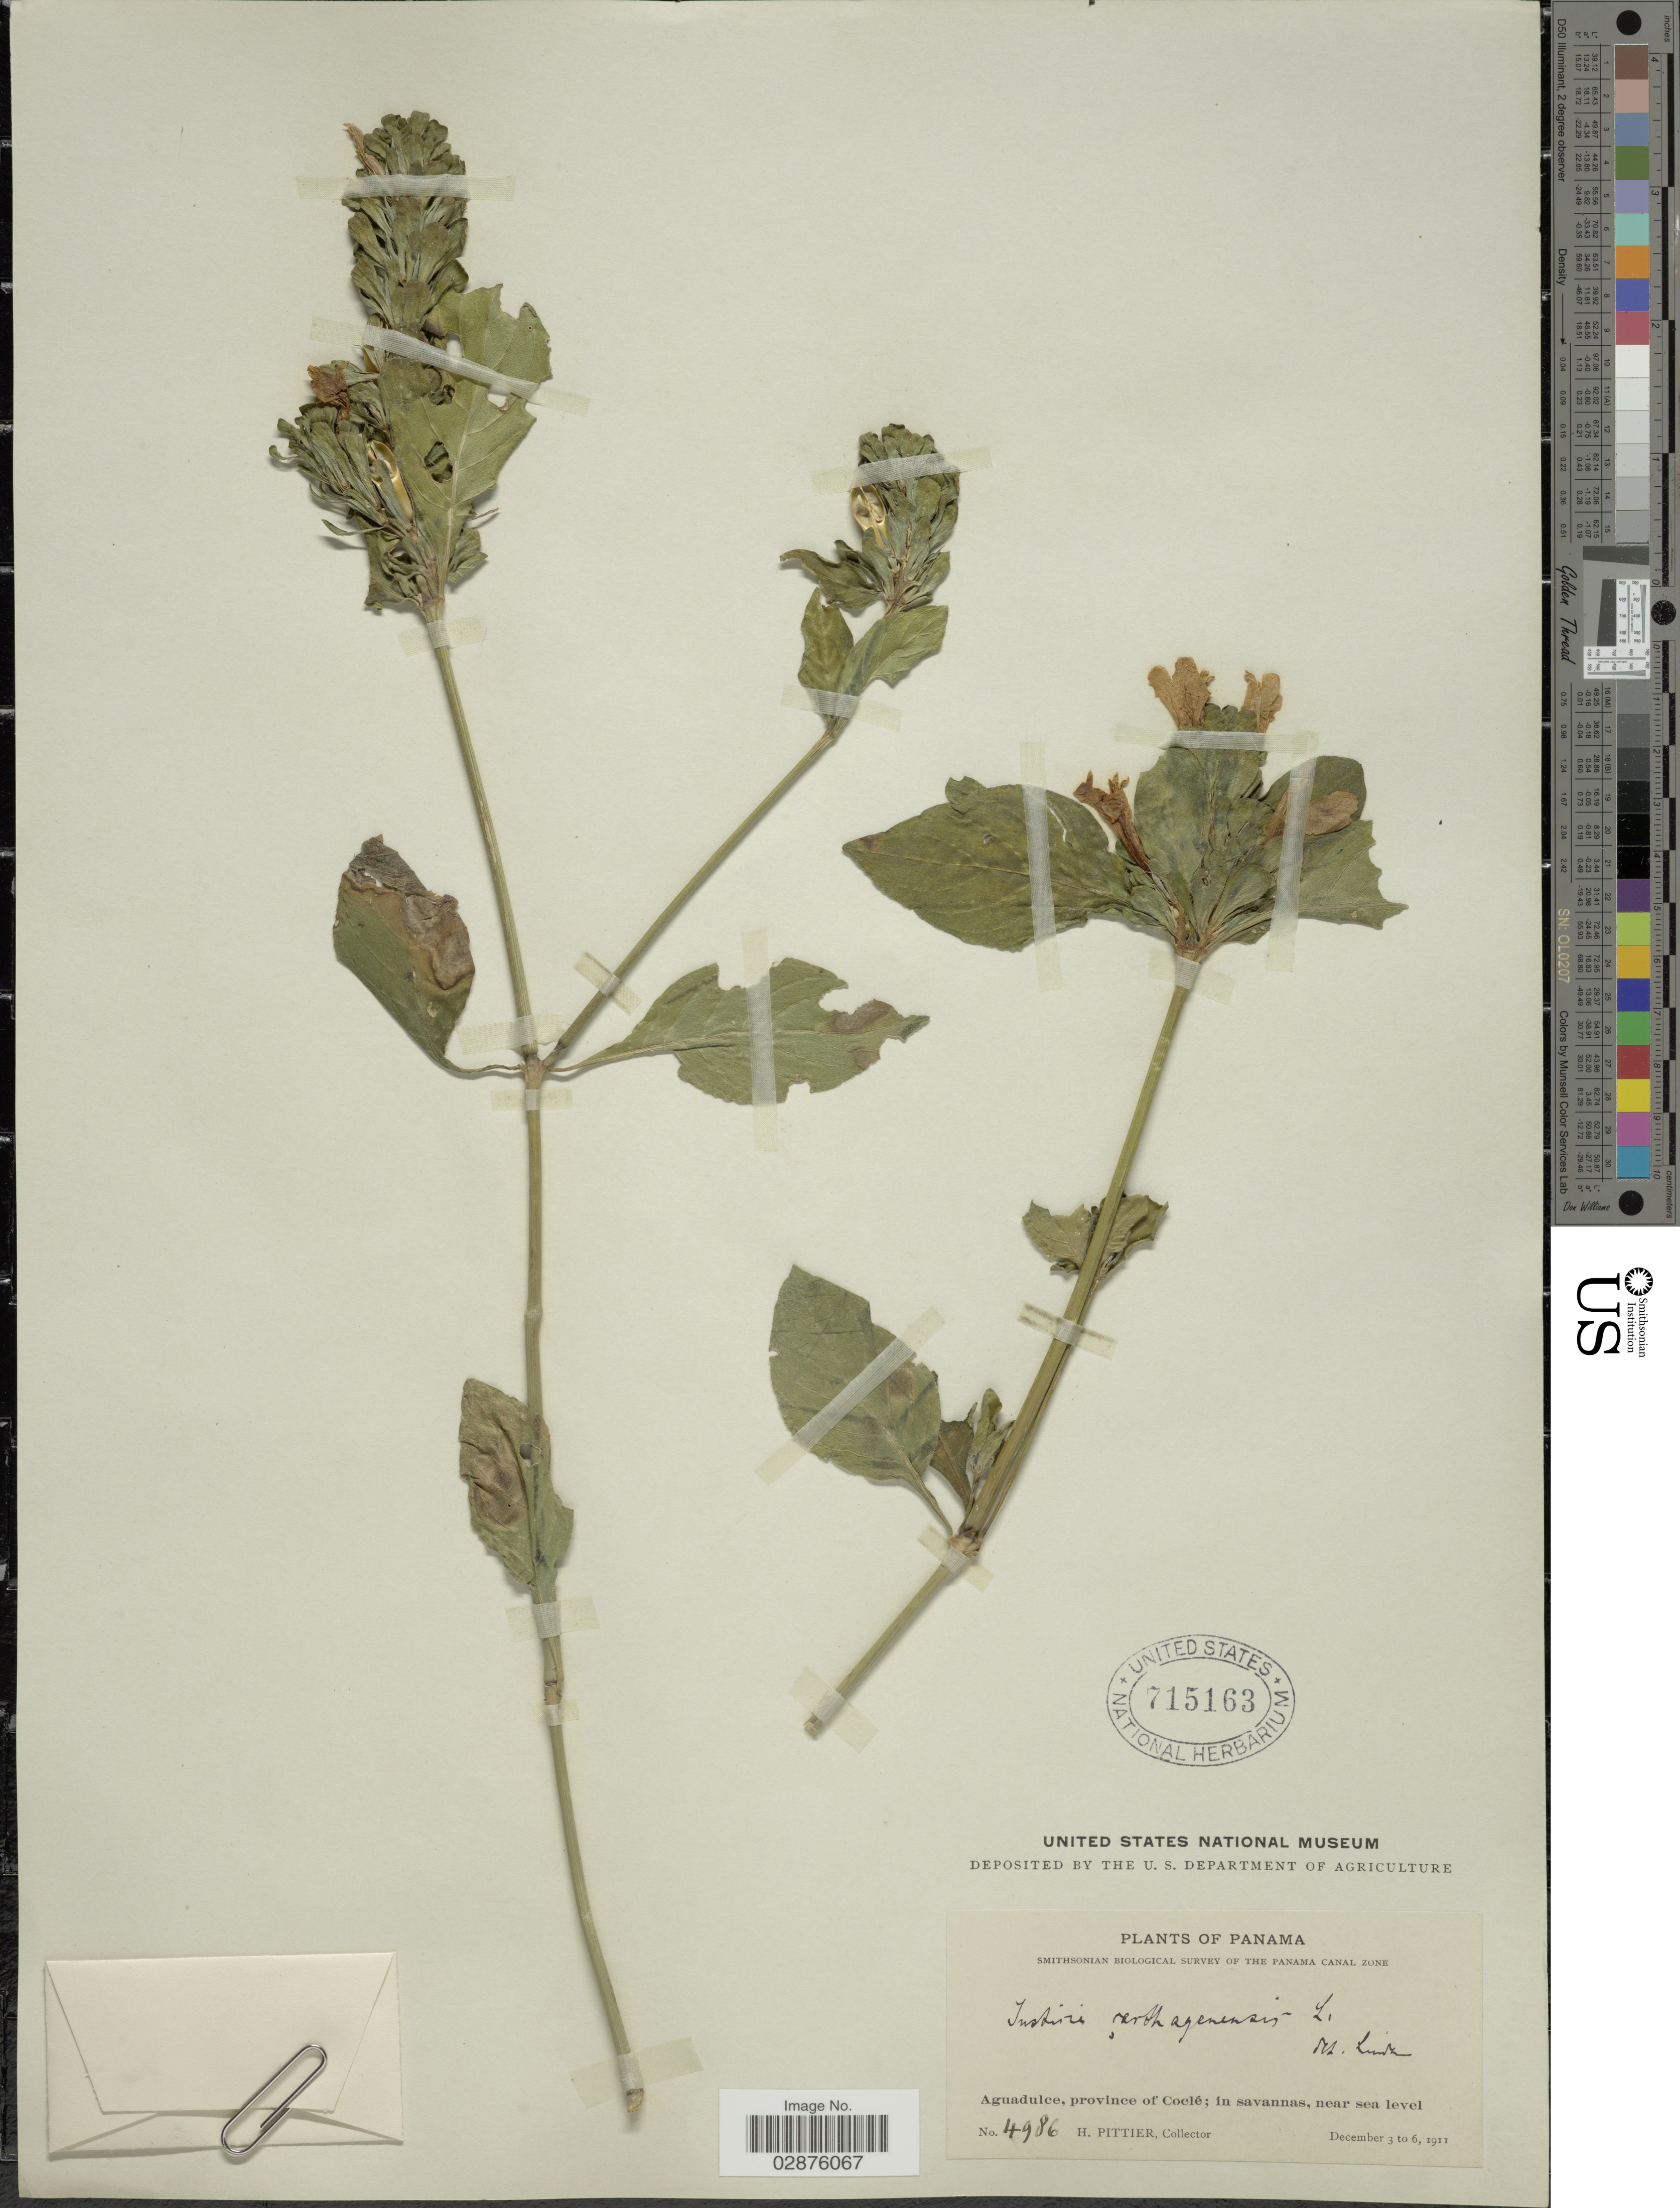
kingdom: Plantae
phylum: Tracheophyta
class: Magnoliopsida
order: Lamiales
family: Acanthaceae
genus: Justicia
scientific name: Justicia carthaginensis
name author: Jacq.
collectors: H. F. Pittier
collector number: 4986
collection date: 1911-12-03/1911-12-06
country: Panama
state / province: Coclé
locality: Aguadulce, province of Coclé; in savannas.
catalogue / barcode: US 715163